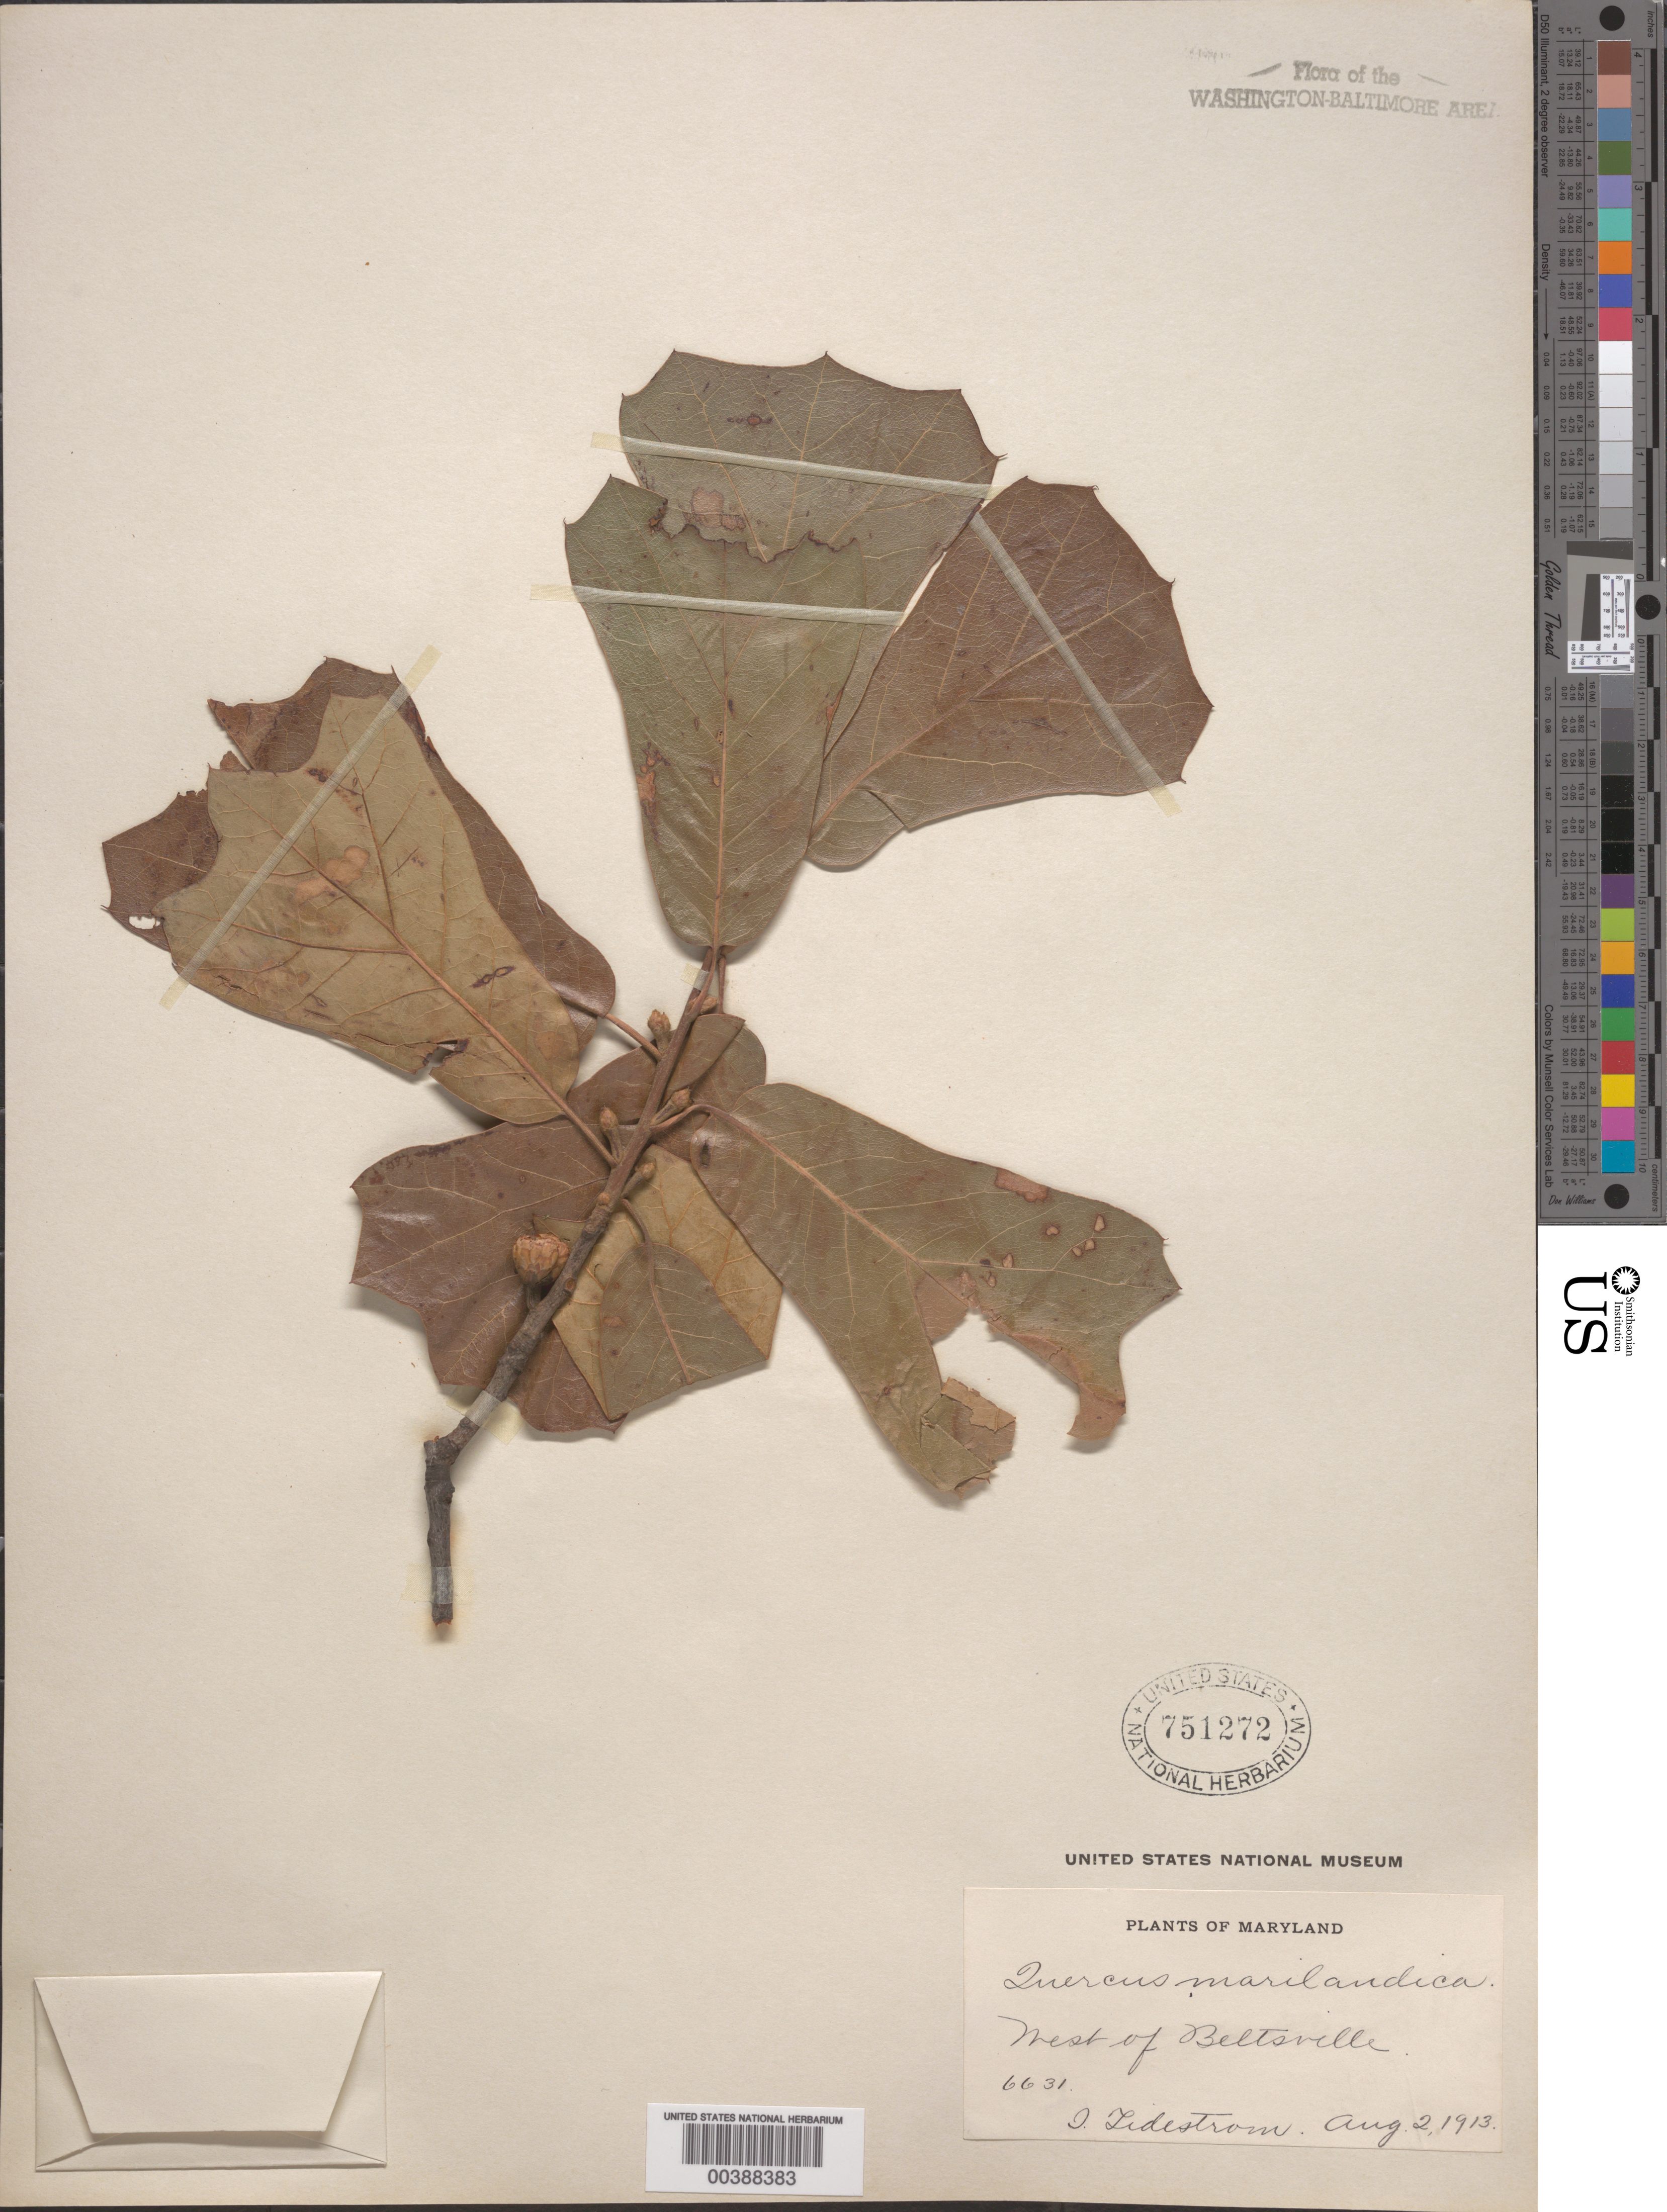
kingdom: Plantae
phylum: Tracheophyta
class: Magnoliopsida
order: Fagales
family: Fagaceae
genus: Quercus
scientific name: Quercus marilandica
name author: (L.) Münchh.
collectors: I. F. Tidestrom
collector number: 6631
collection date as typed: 02 Aug 1913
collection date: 1913-08-02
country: United States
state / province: Maryland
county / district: Prince George's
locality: West of Beltsville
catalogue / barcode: US 751272